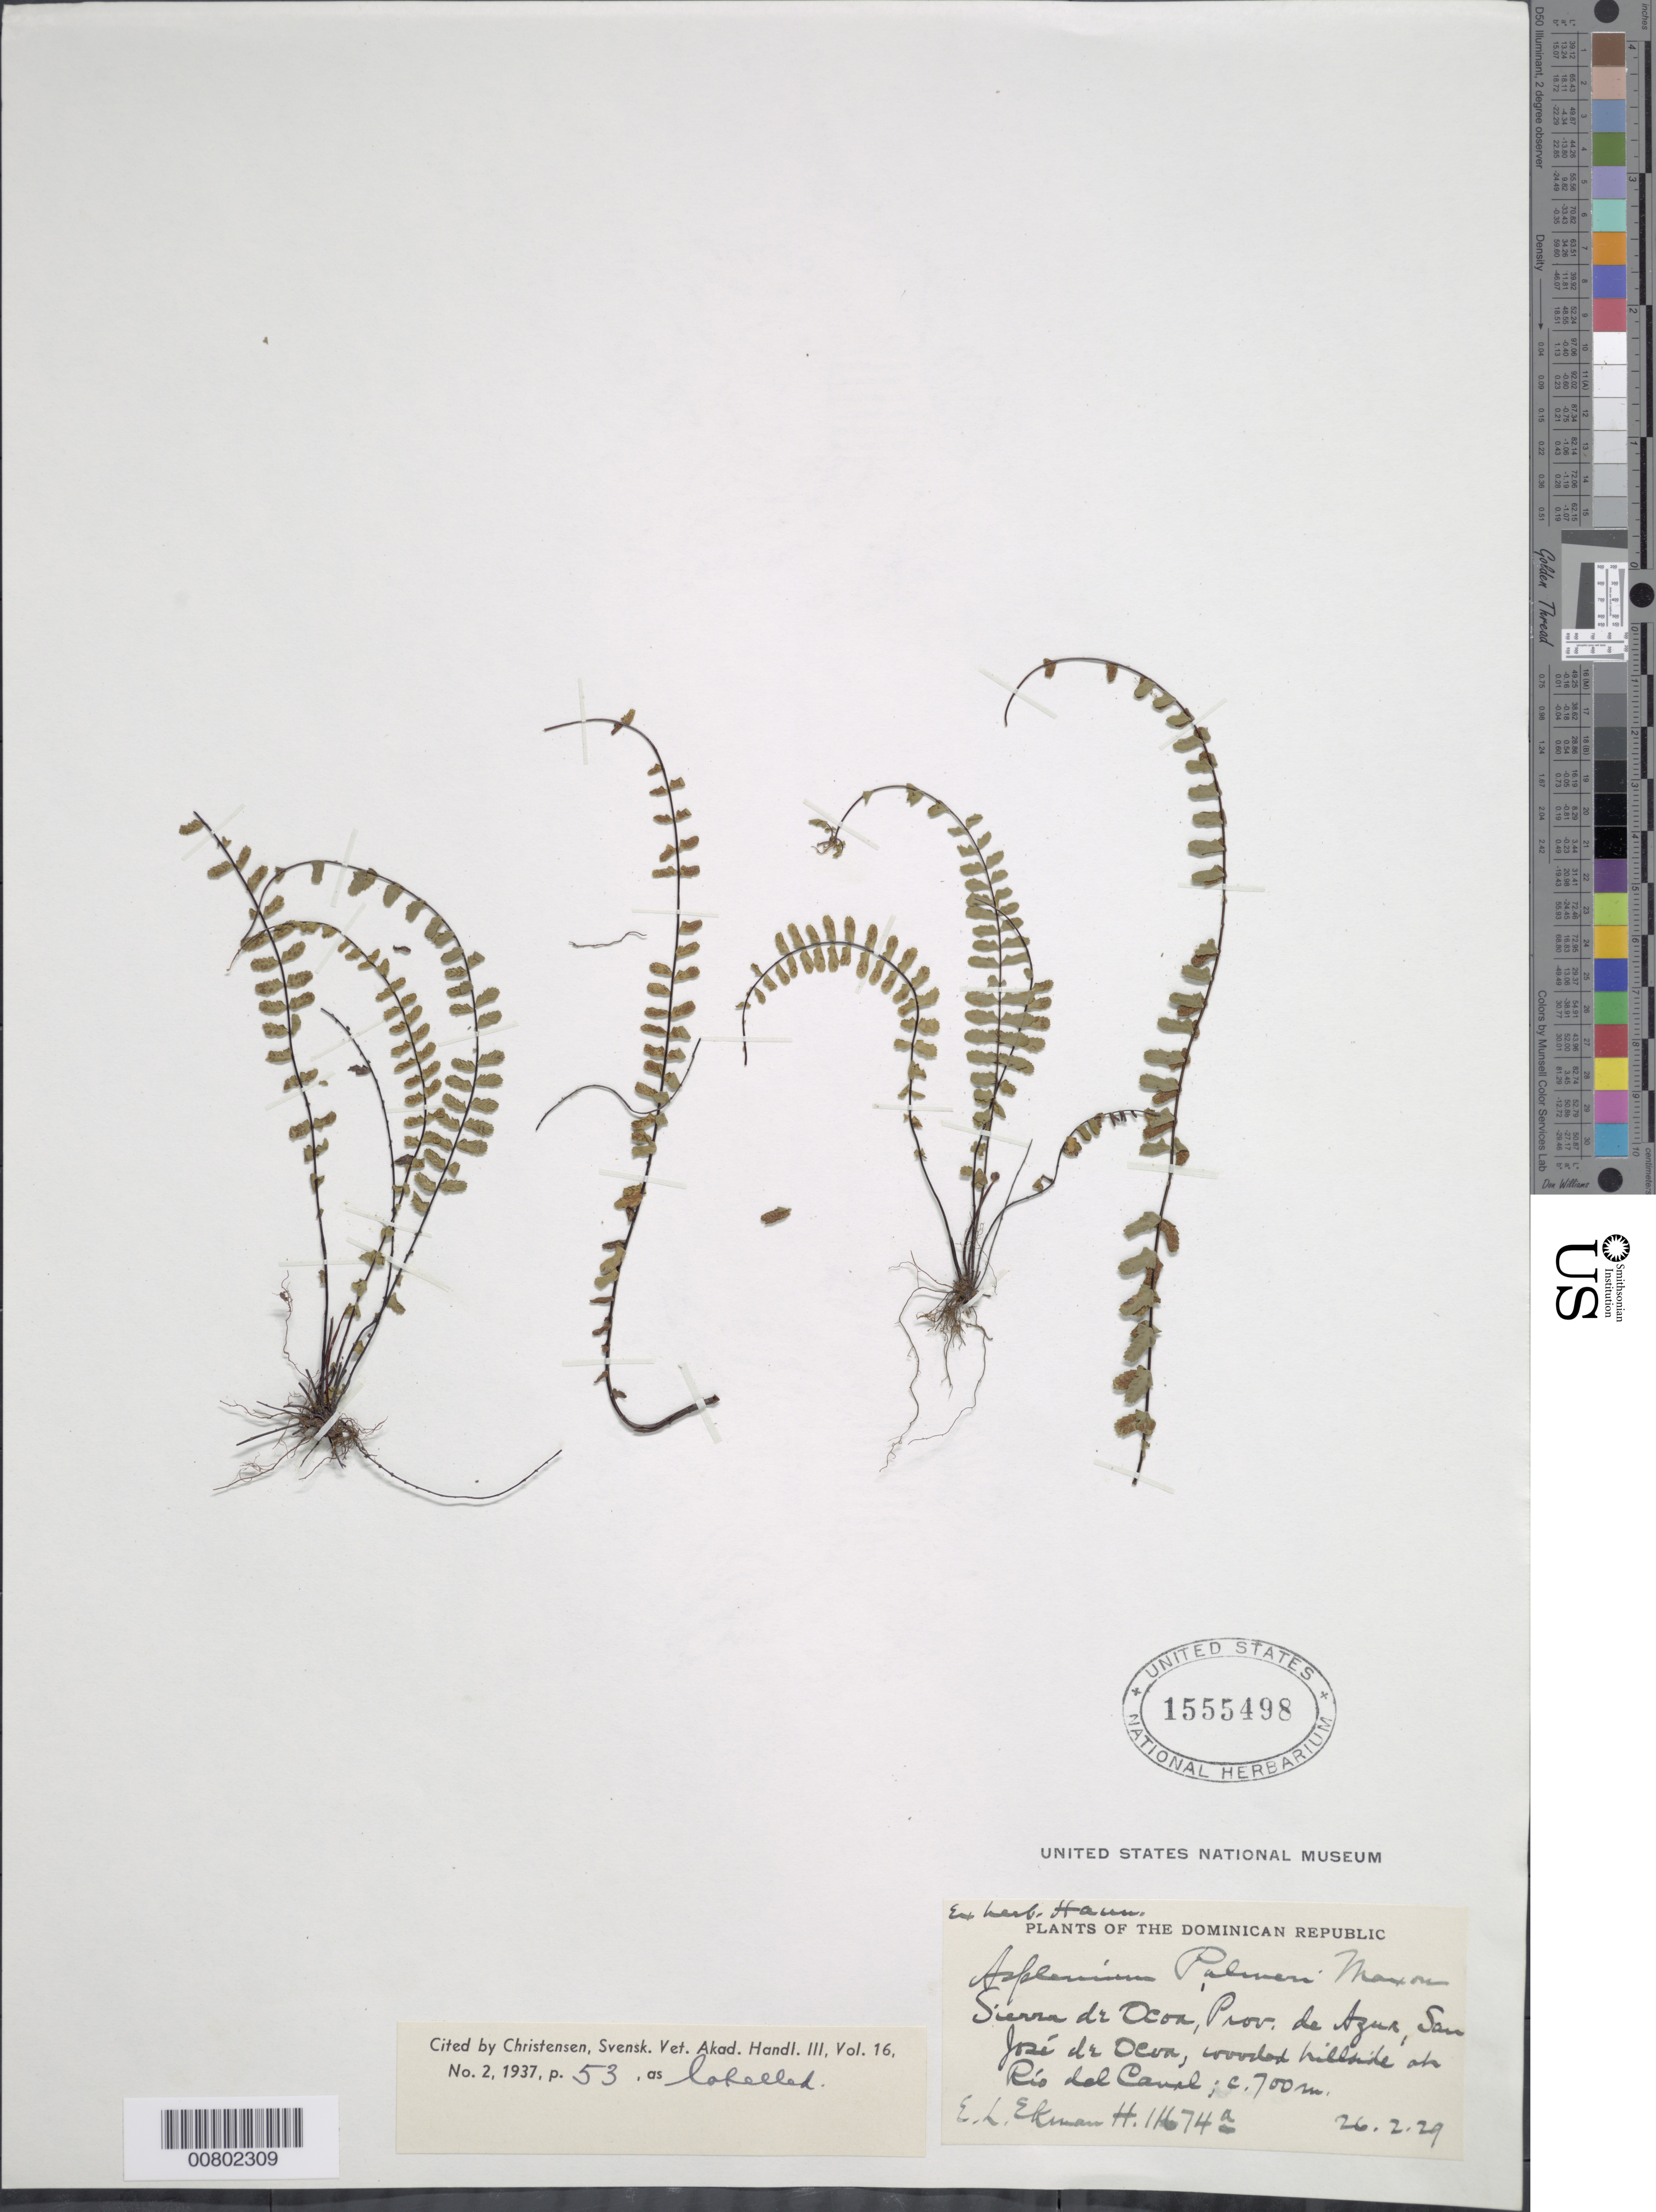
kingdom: Plantae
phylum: Tracheophyta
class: Polypodiopsida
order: Polypodiales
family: Aspleniaceae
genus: Asplenium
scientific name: Asplenium palmeri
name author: Maxon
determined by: Christensen, C. F. A.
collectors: E. L. Ekman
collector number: H 11674a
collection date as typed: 26 Feb 1929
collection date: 1929-02-26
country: Dominican Republic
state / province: Azua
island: Hispaniola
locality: Sierra de Ocoa, San José de Ocoa, Río del Canal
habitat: Wooded hillside at river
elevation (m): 700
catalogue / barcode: US 1555498